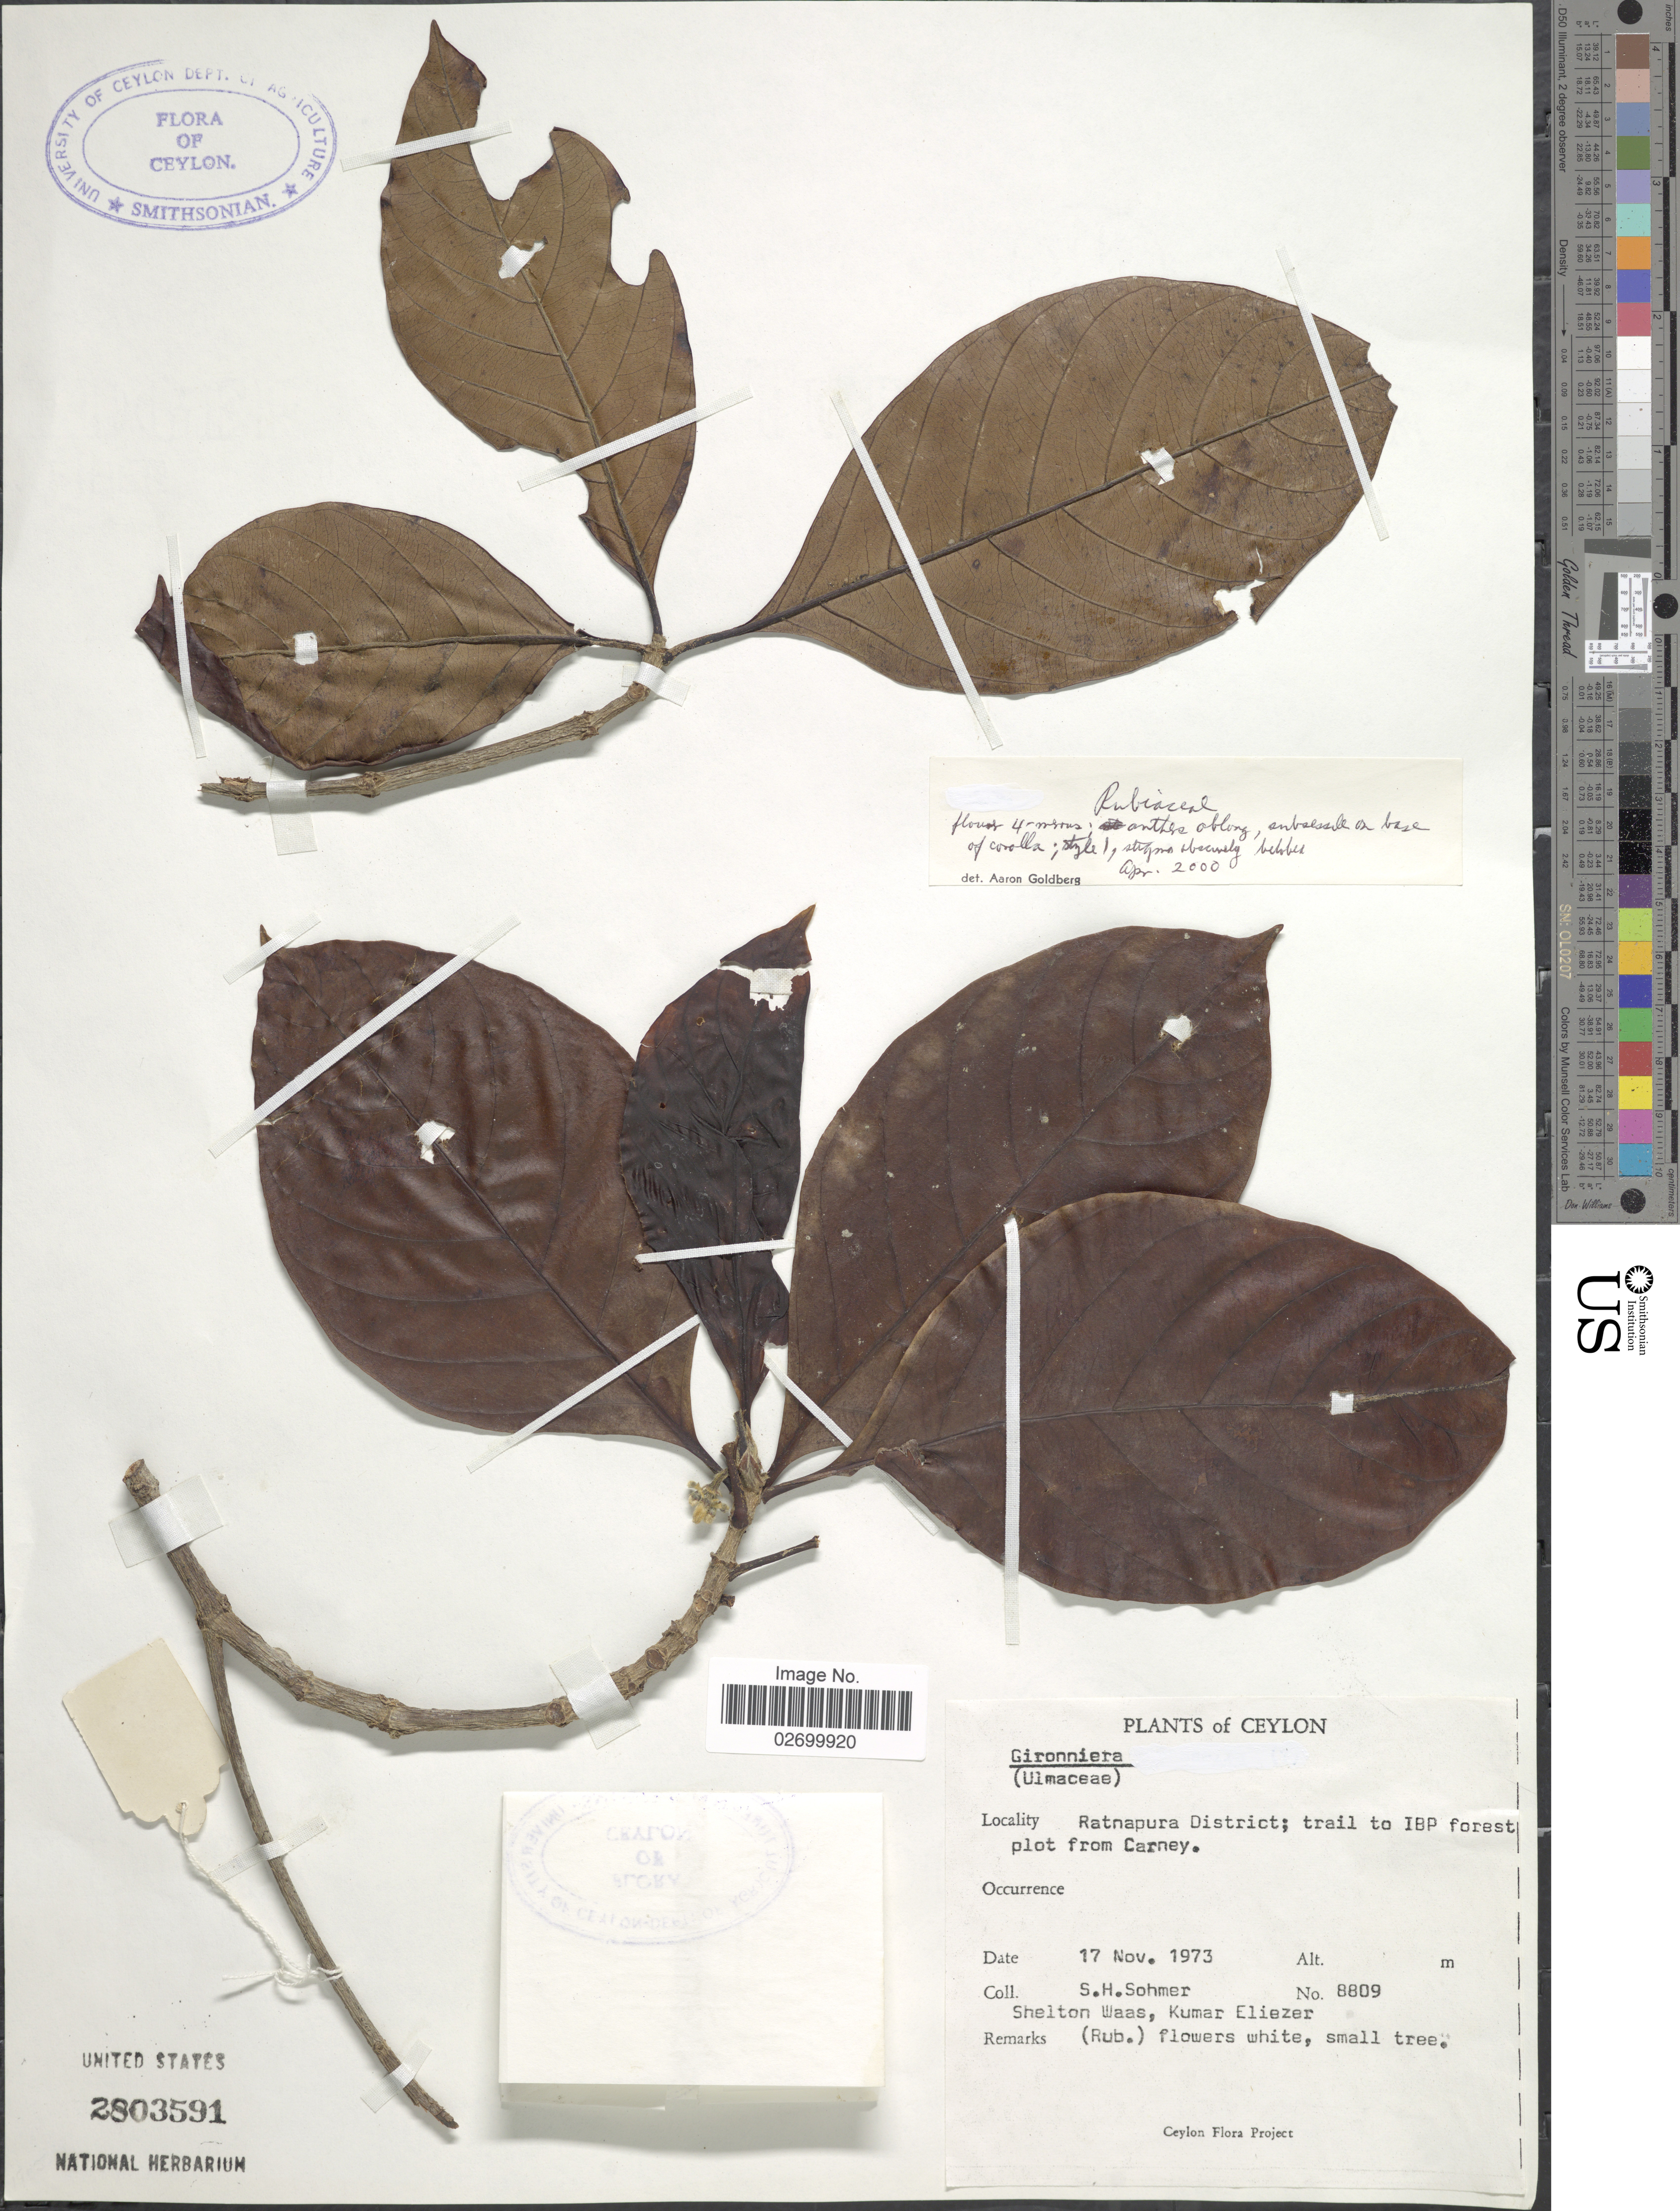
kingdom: Plantae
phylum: Tracheophyta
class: Magnoliopsida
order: Gentianales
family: Rubiaceae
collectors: S. H. Sohmer, S. Waas & K. Eliezer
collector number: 8809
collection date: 1973-11-17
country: Sri Lanka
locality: Ceylon, Ratnapura District; trail to IBP forest plot from Carney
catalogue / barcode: US 2803591